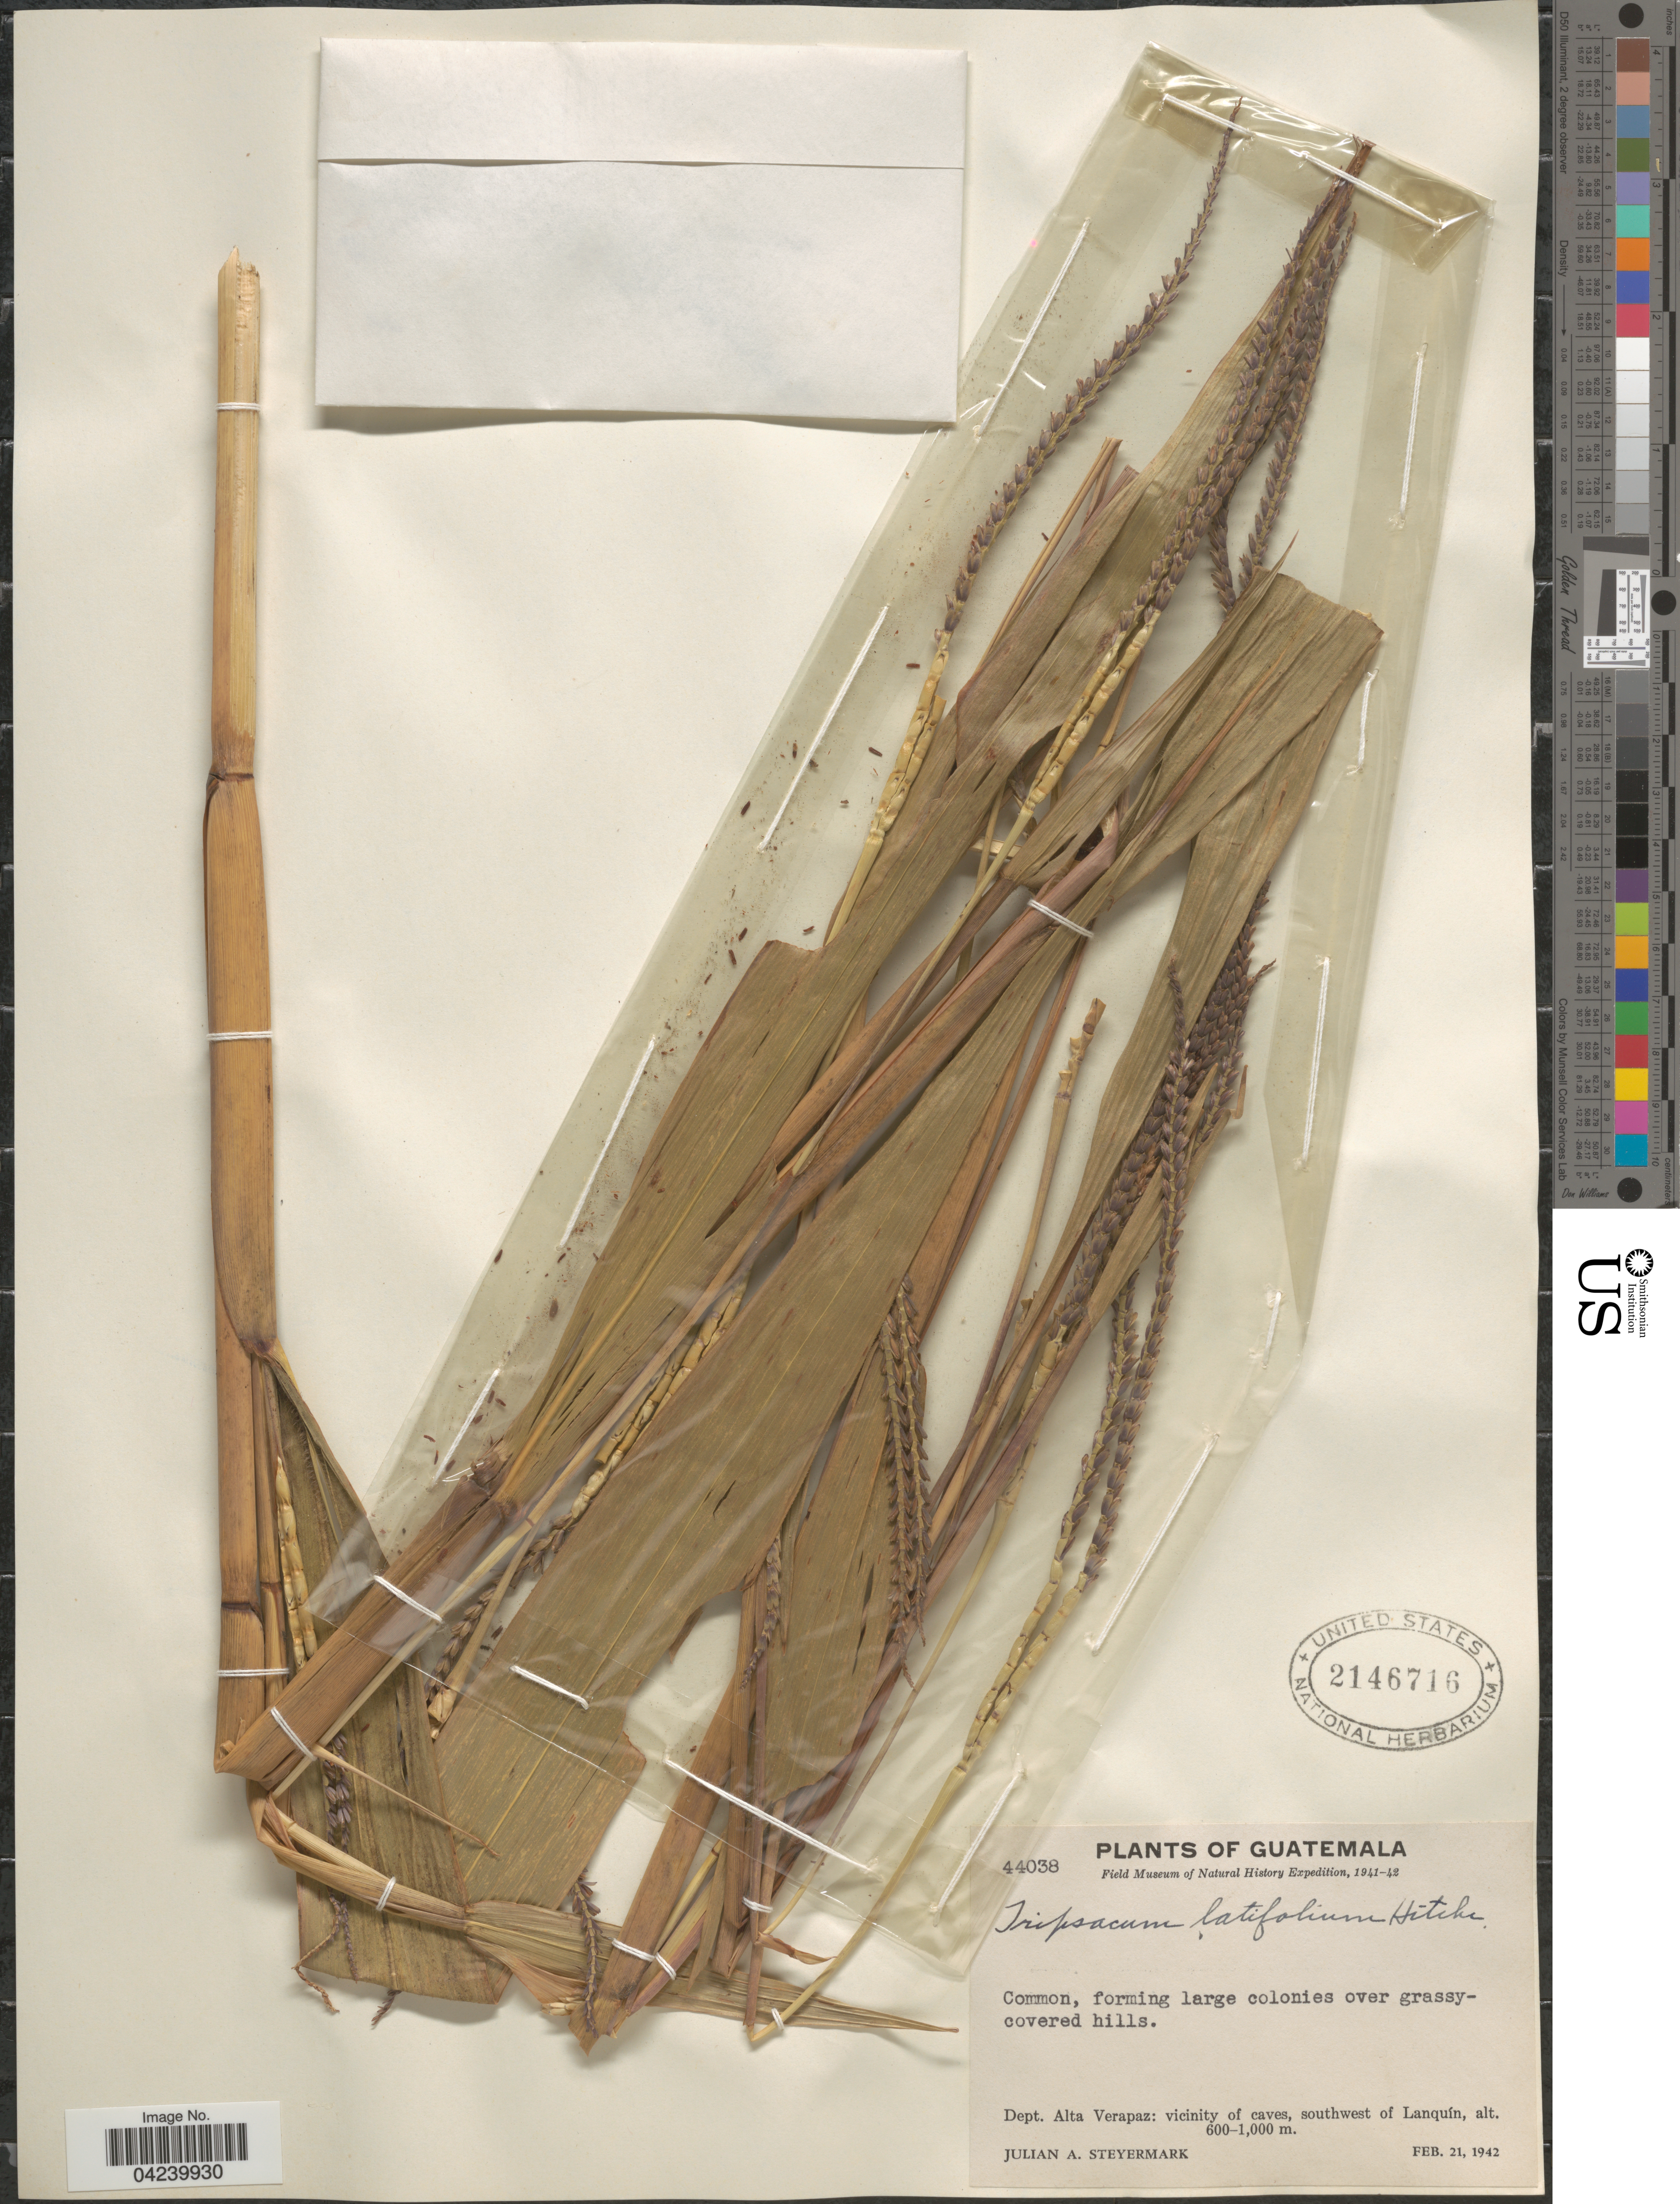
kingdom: Plantae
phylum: Tracheophyta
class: Liliopsida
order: Poales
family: Poaceae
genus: Tripsacum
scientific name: Tripsacum latifolium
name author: Hitchc.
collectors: J. Steyermark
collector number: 44038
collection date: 1942-02-21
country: Guatemala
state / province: Alta Verapaz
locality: Field Museum of Natural History Expedition, 1941-42. Dept. Alta Verapaz: vicinity of caves, southwest of Lanquín.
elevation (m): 600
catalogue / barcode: US 2146716